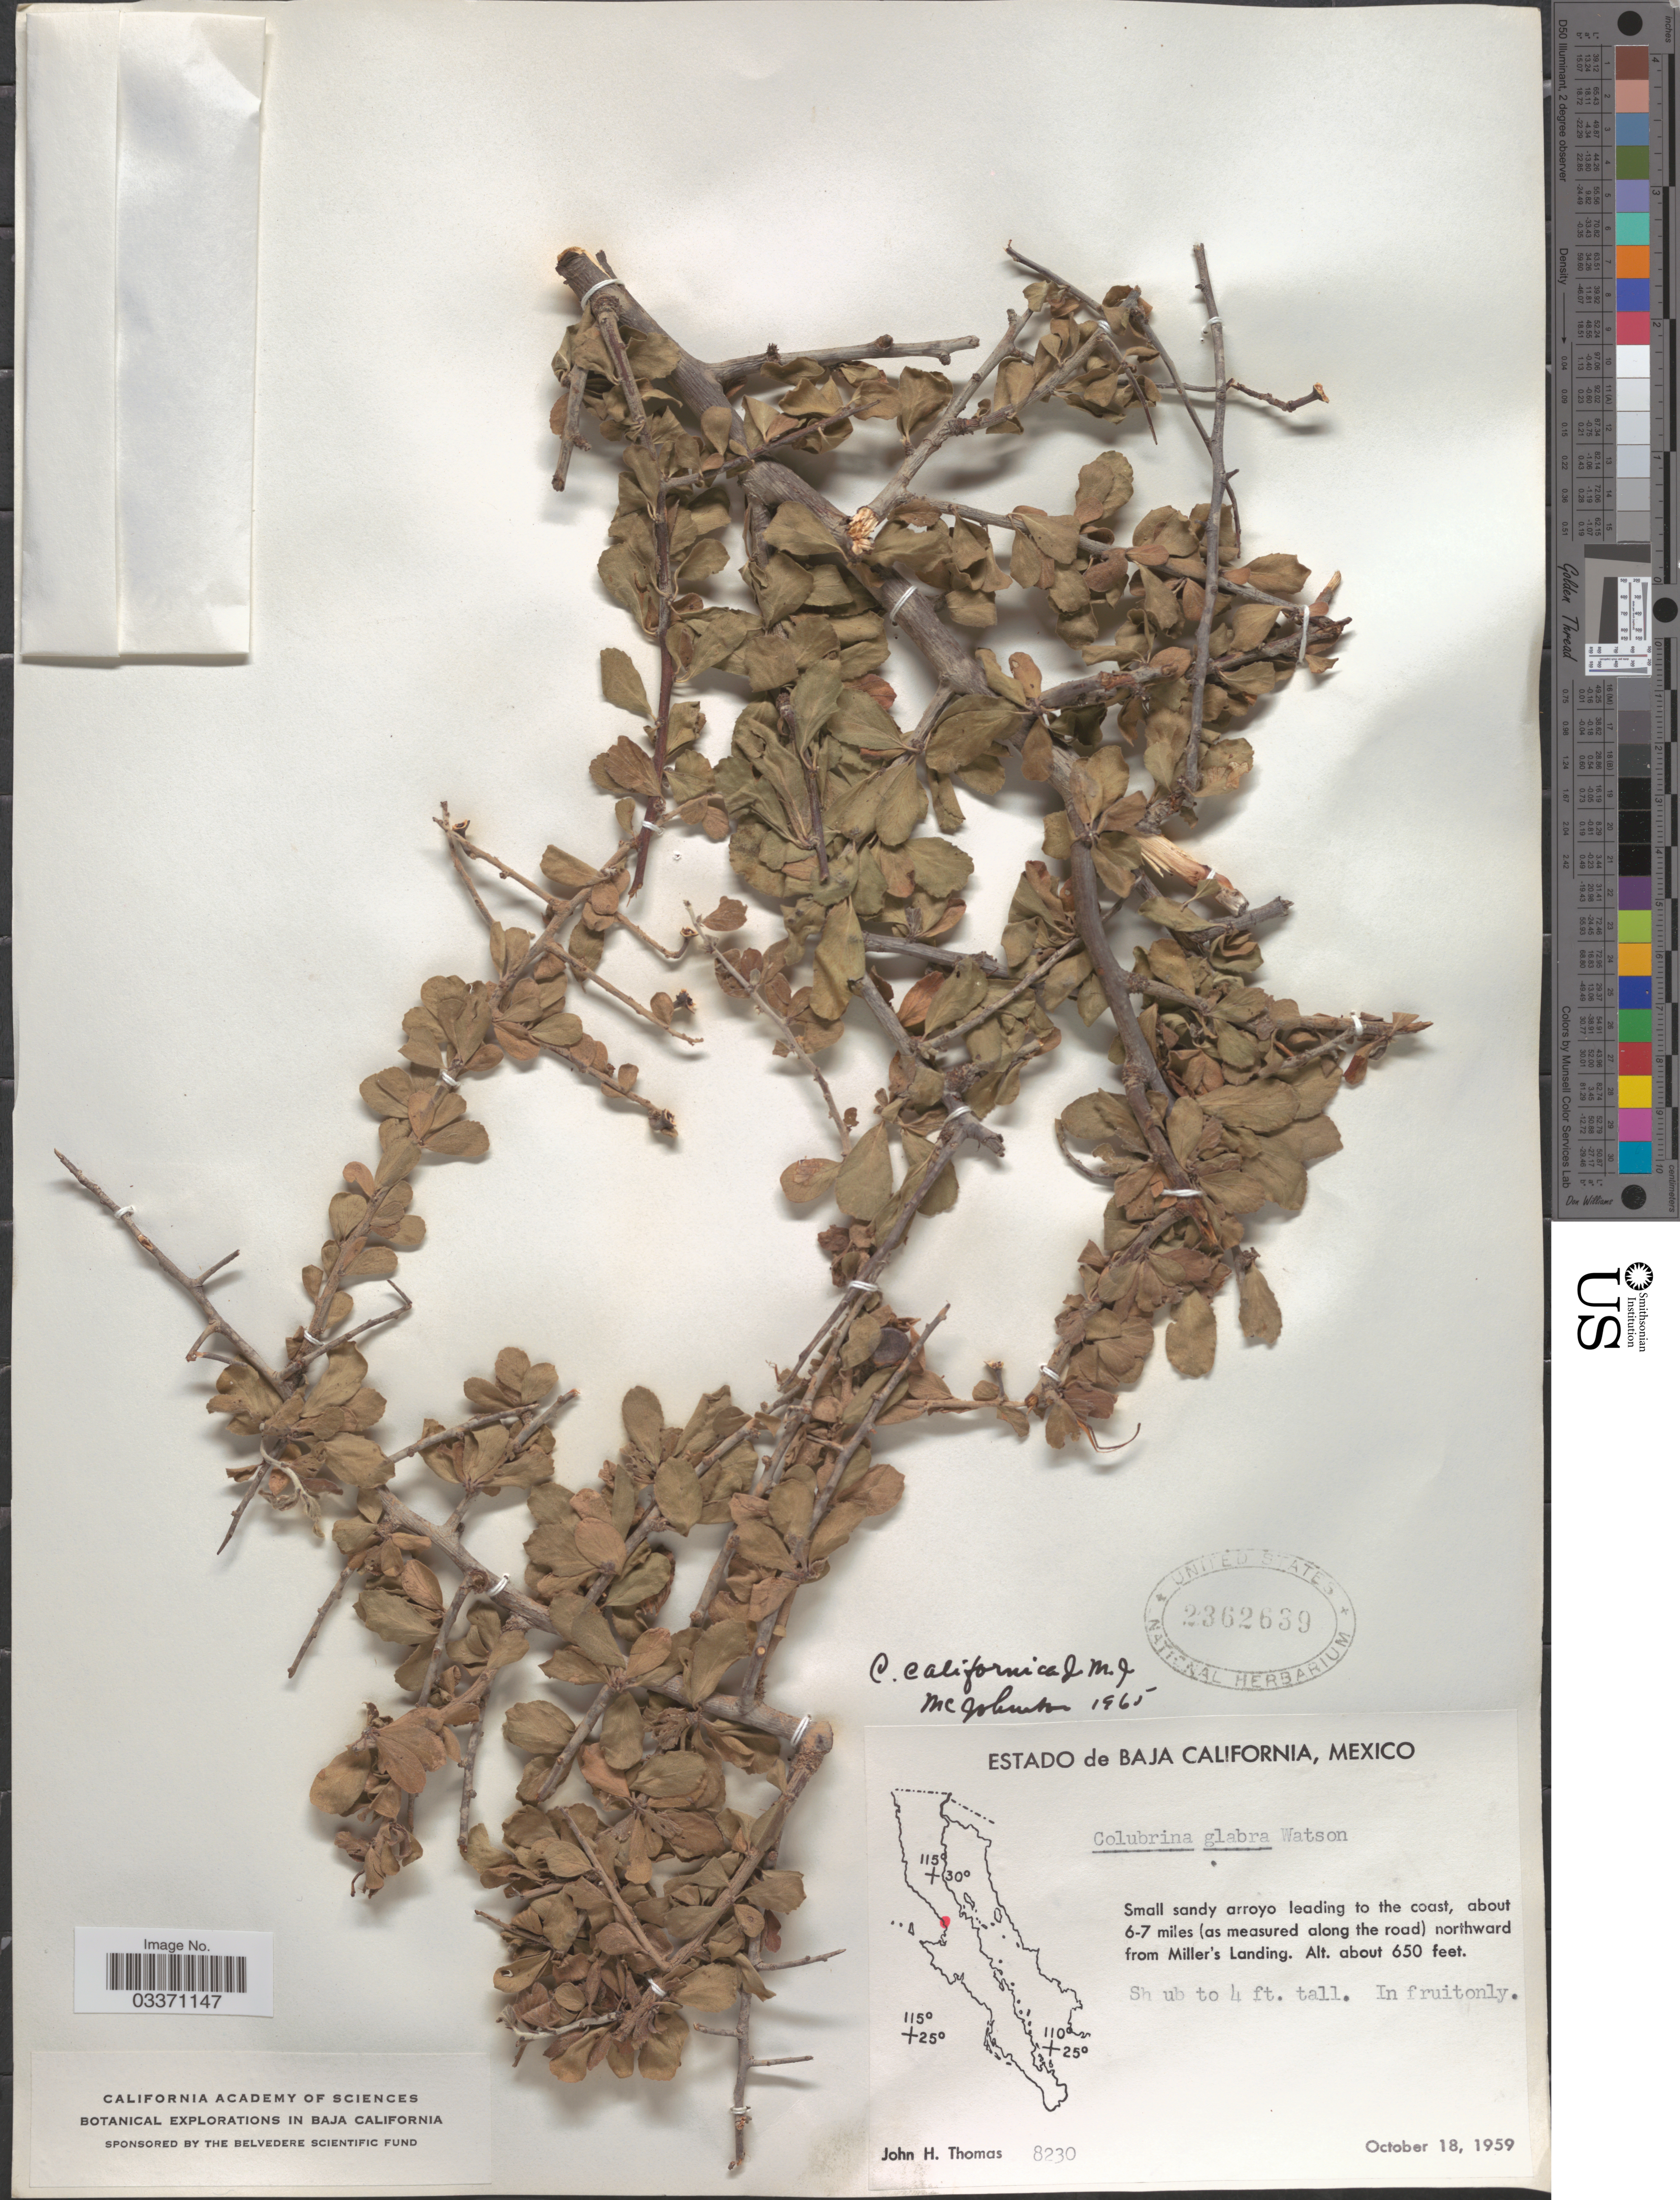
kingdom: Plantae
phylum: Tracheophyta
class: Magnoliopsida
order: Rosales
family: Rhamnaceae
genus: Colubrina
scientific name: Colubrina californica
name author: I.M. Johnst.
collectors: J. H. Thomas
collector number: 8230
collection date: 1959-10-18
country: Mexico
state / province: Baja California Norte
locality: Small sandy arroyo leading to the coast, about 6-7 miles (as measured along the road) northward from Miller's Landing.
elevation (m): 198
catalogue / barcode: US 2362639